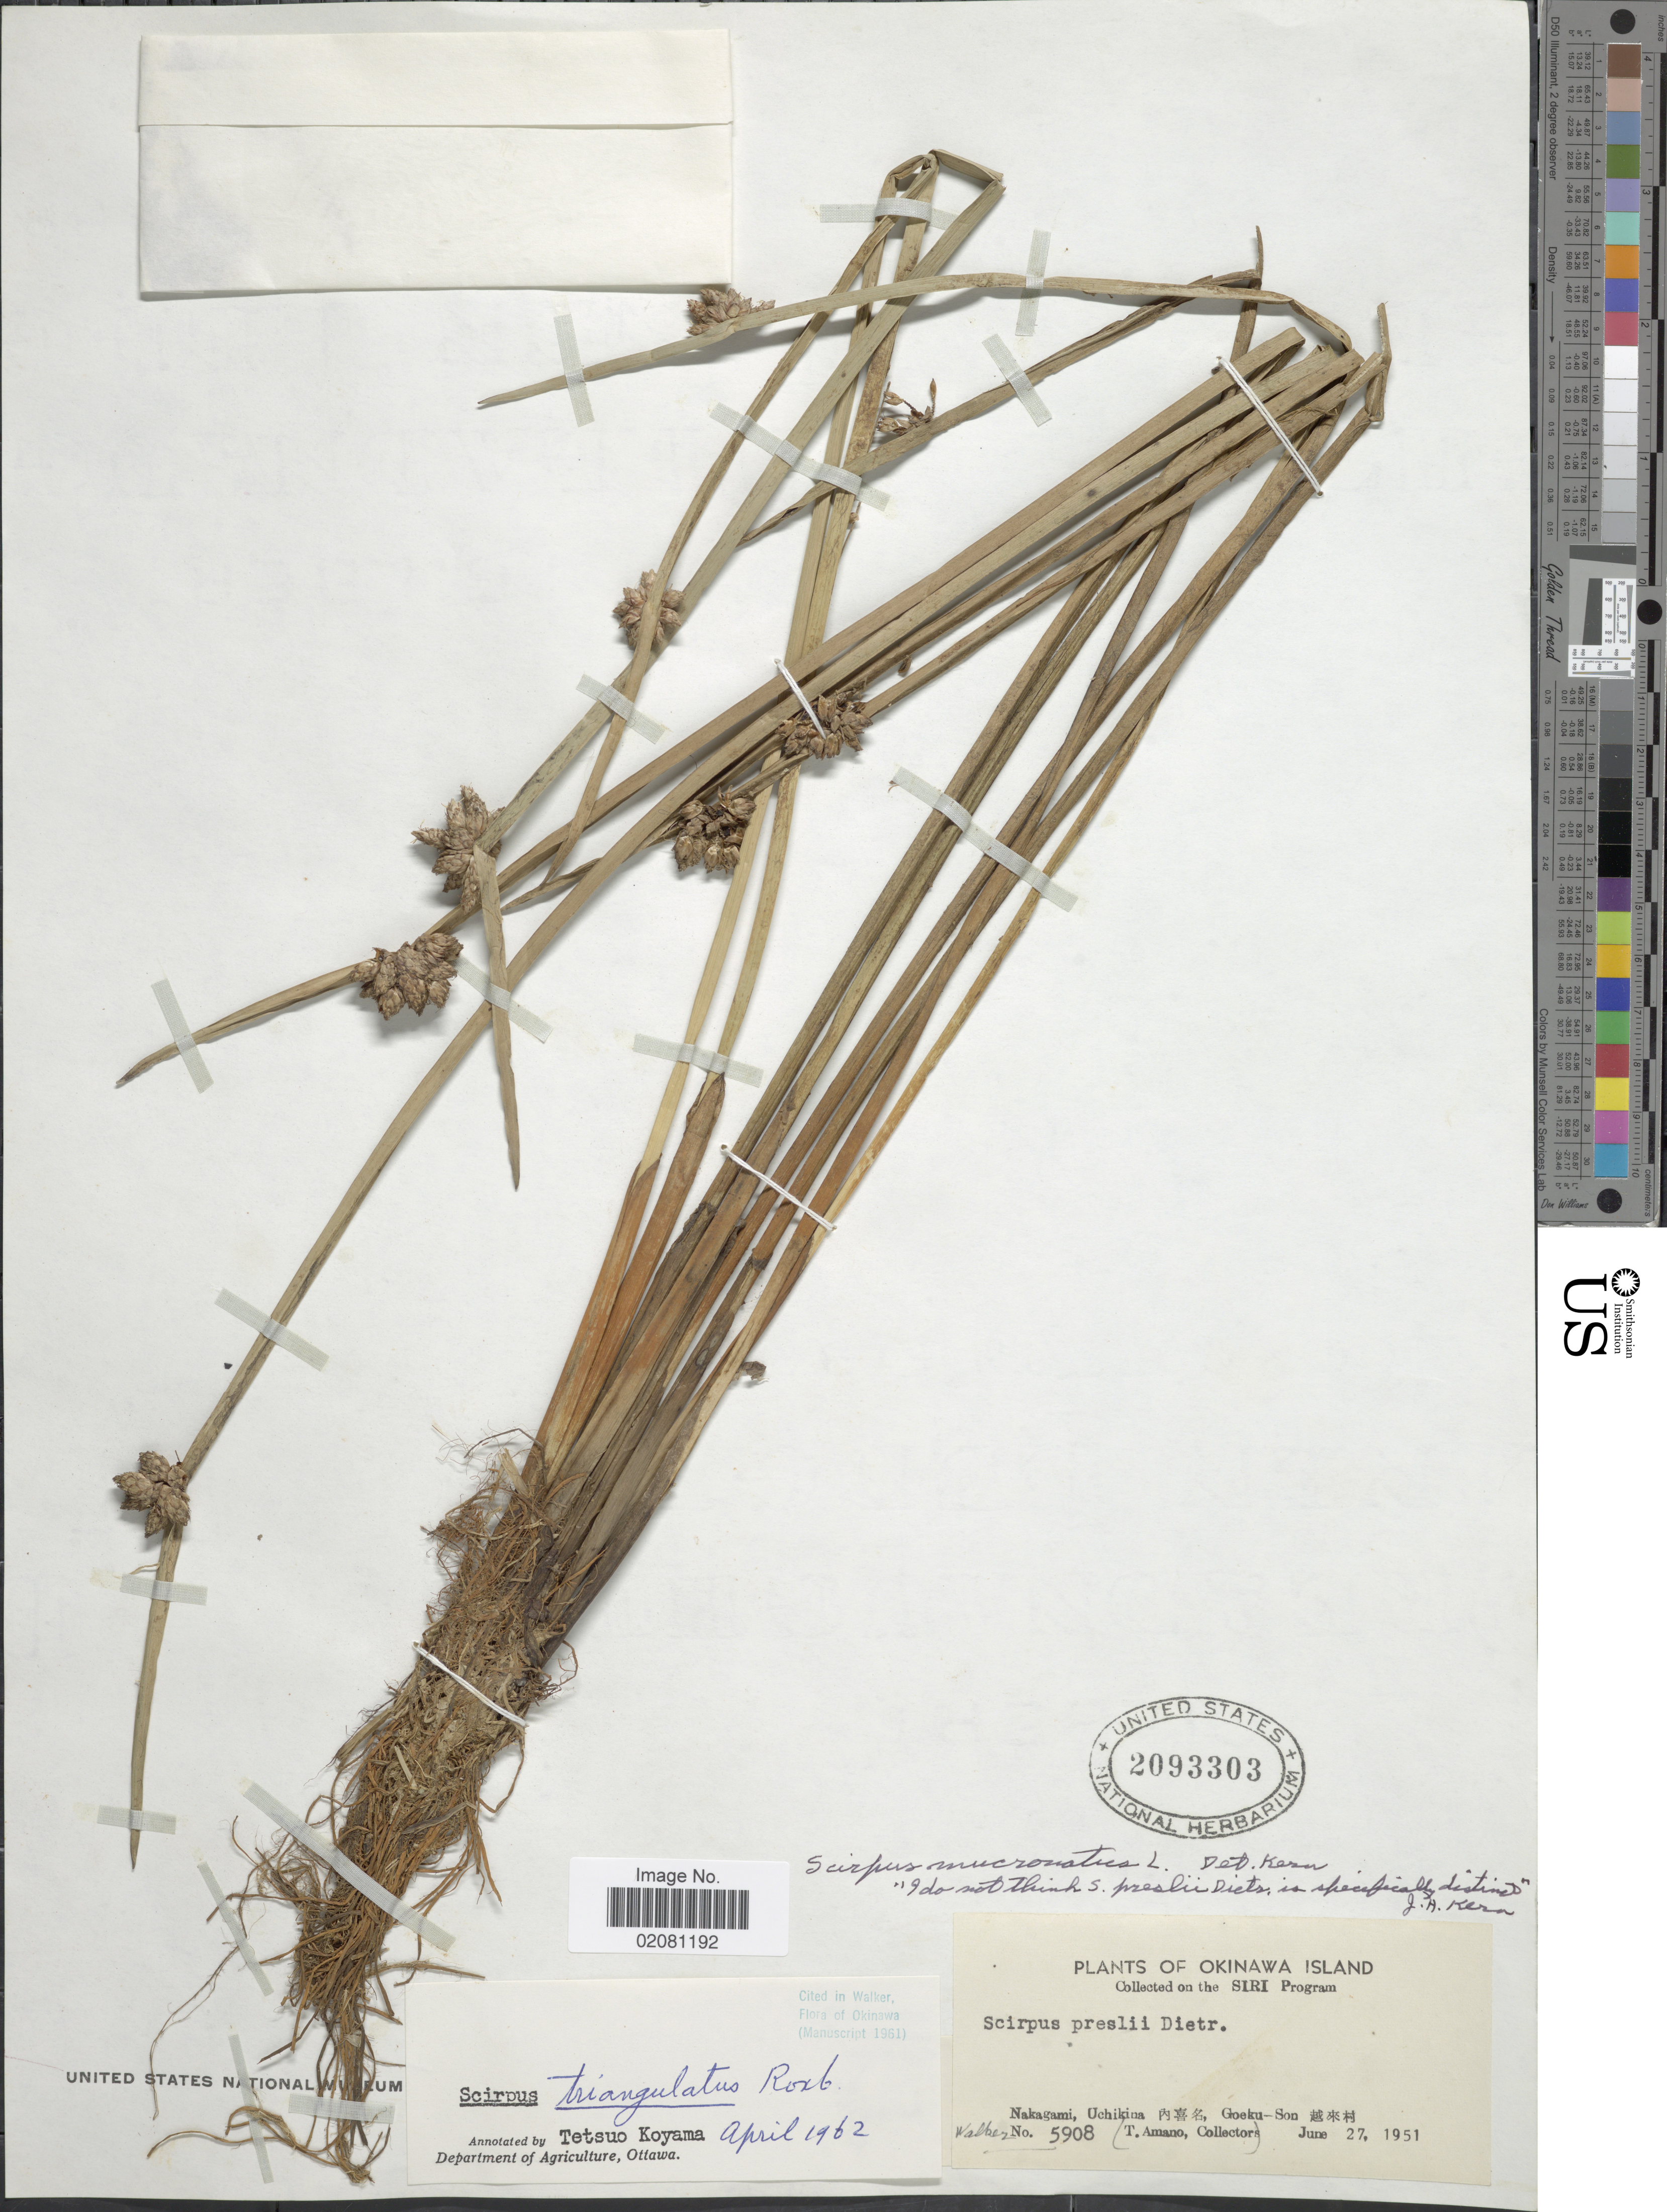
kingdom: Plantae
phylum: Tracheophyta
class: Liliopsida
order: Poales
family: Cyperaceae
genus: Schoenoplectus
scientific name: Schoenoplectus triangulatus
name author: (Roxb.) Soják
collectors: E. H. Walker & T. Amano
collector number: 5908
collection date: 1951-06-27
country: Japan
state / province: Okinawa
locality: Nakagami, Uchikina, Goeku-Son.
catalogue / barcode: US 2093303